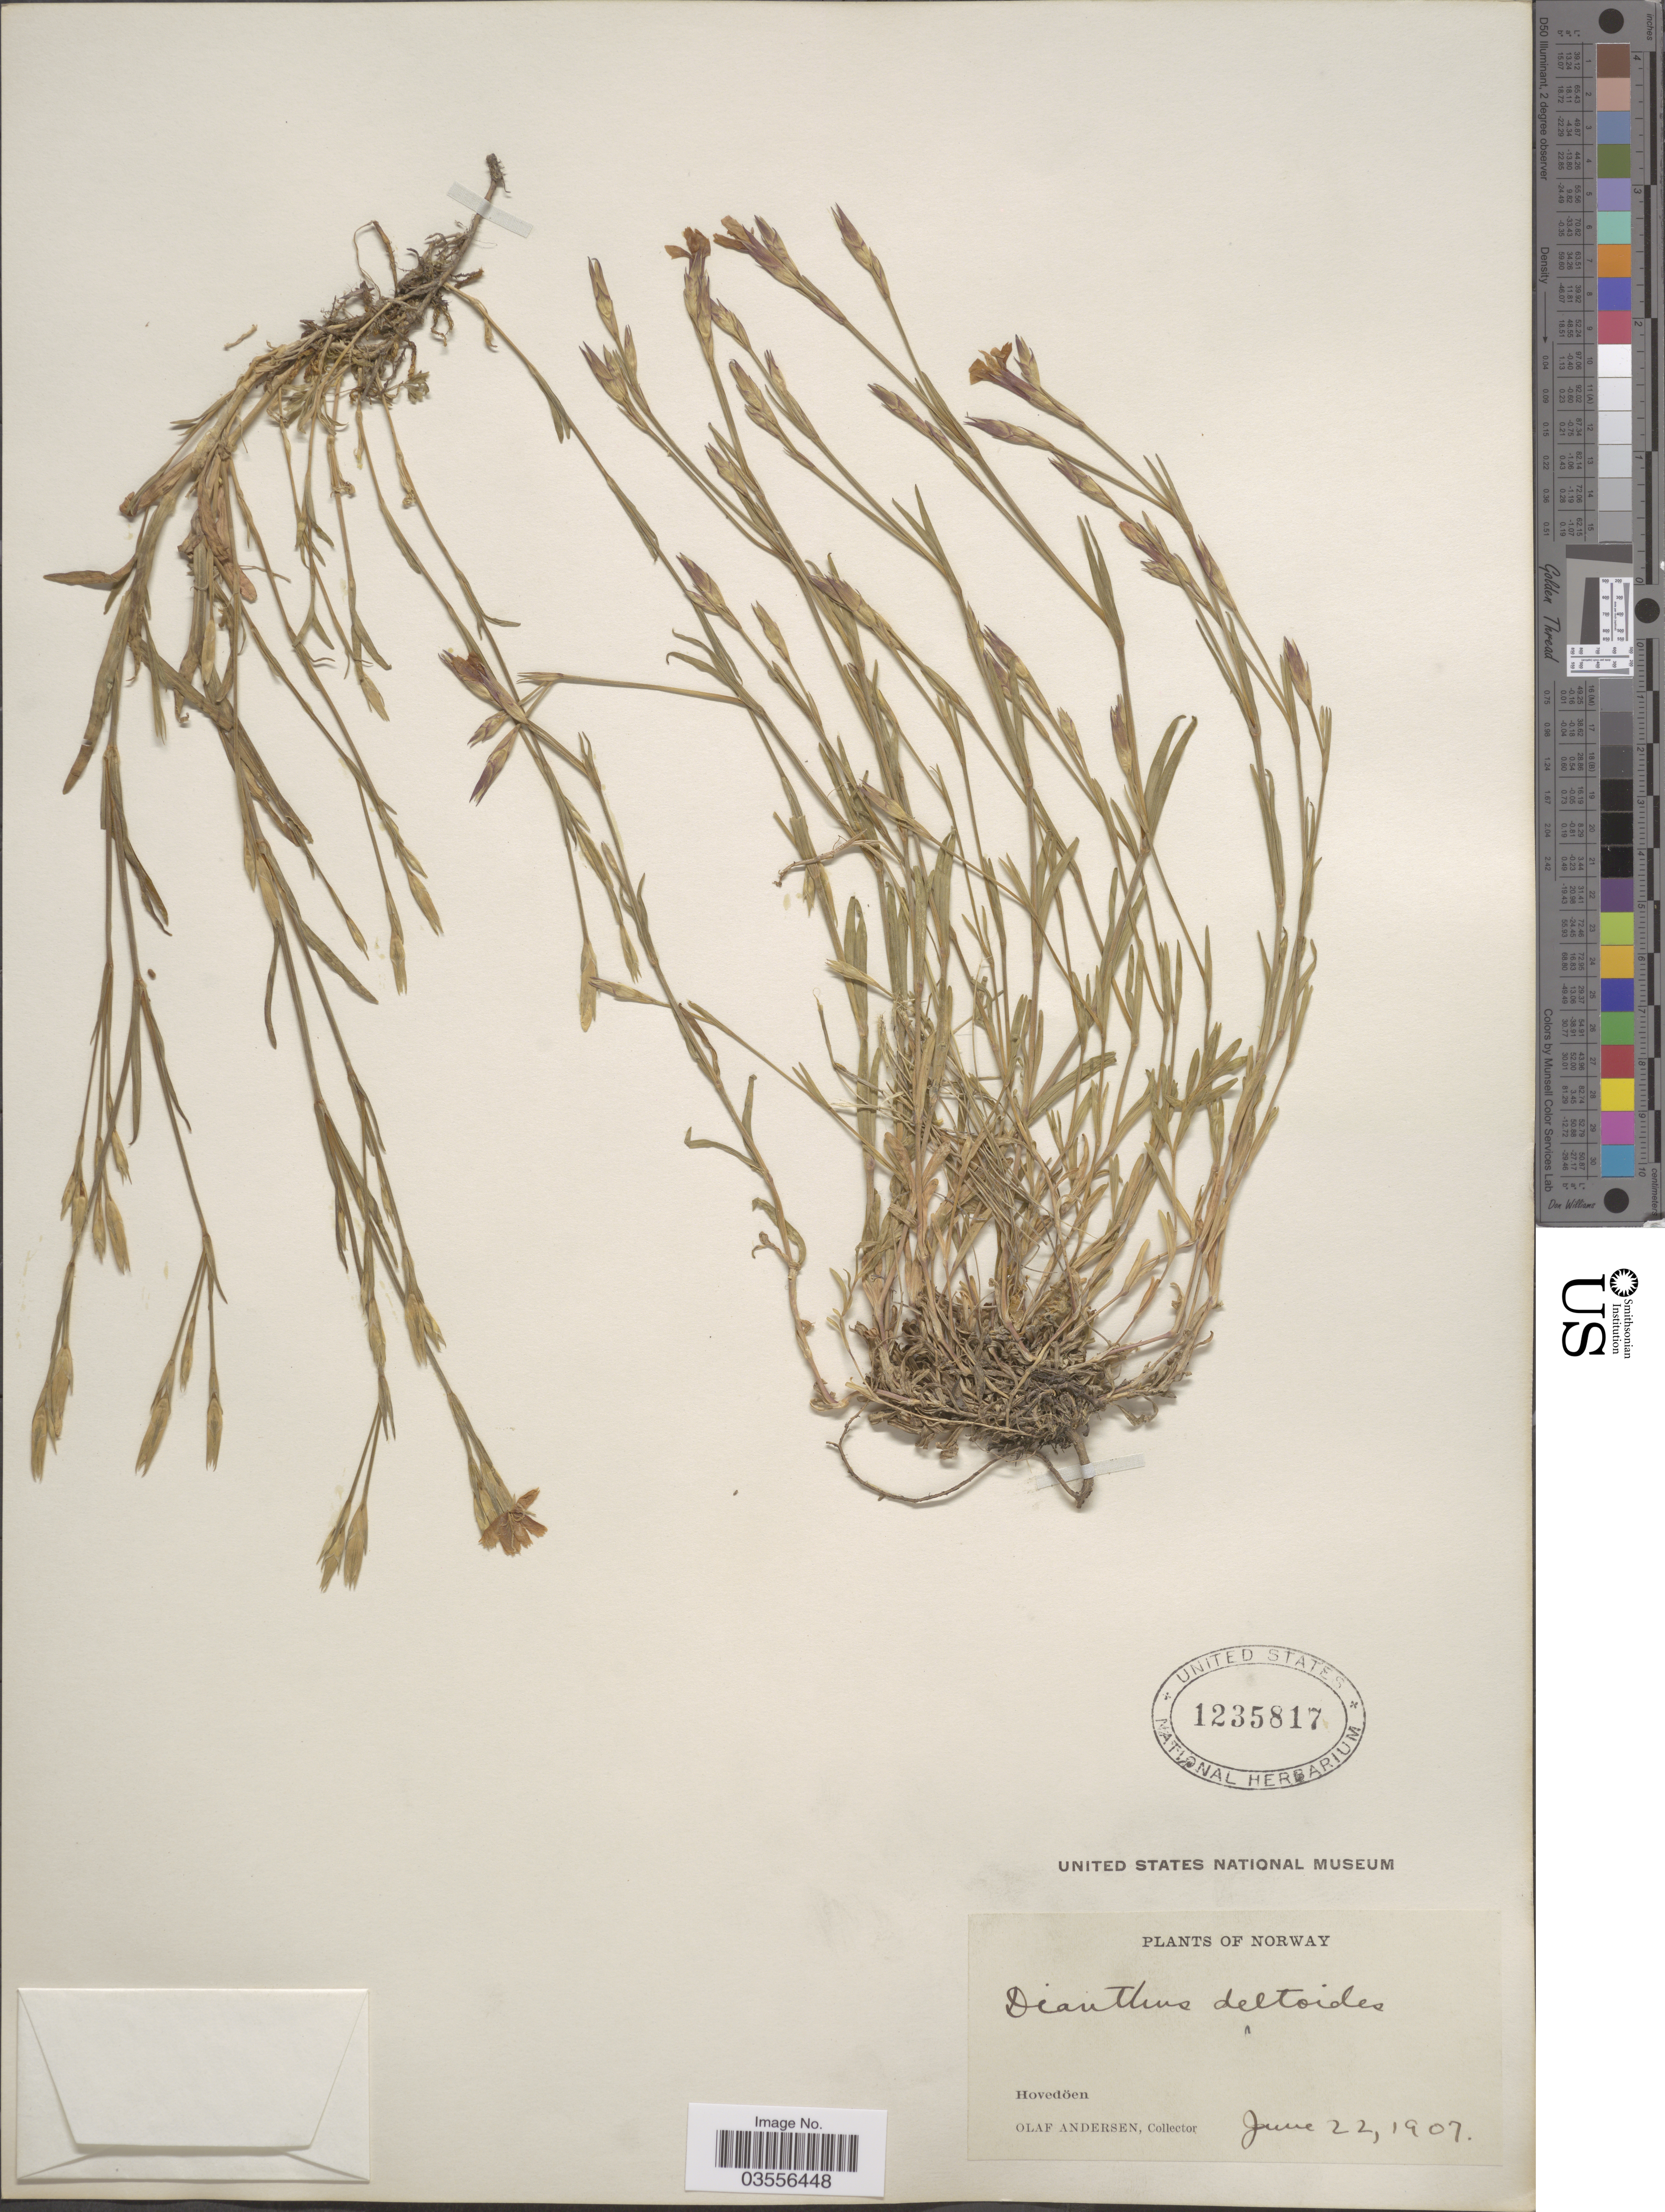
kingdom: Plantae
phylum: Tracheophyta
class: Magnoliopsida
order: Caryophyllales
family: Caryophyllaceae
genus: Dianthus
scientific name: Dianthus deltoides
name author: L.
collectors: O. Andersen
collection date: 1907-06-22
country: Norway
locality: Hovedöen.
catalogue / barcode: US 1235817